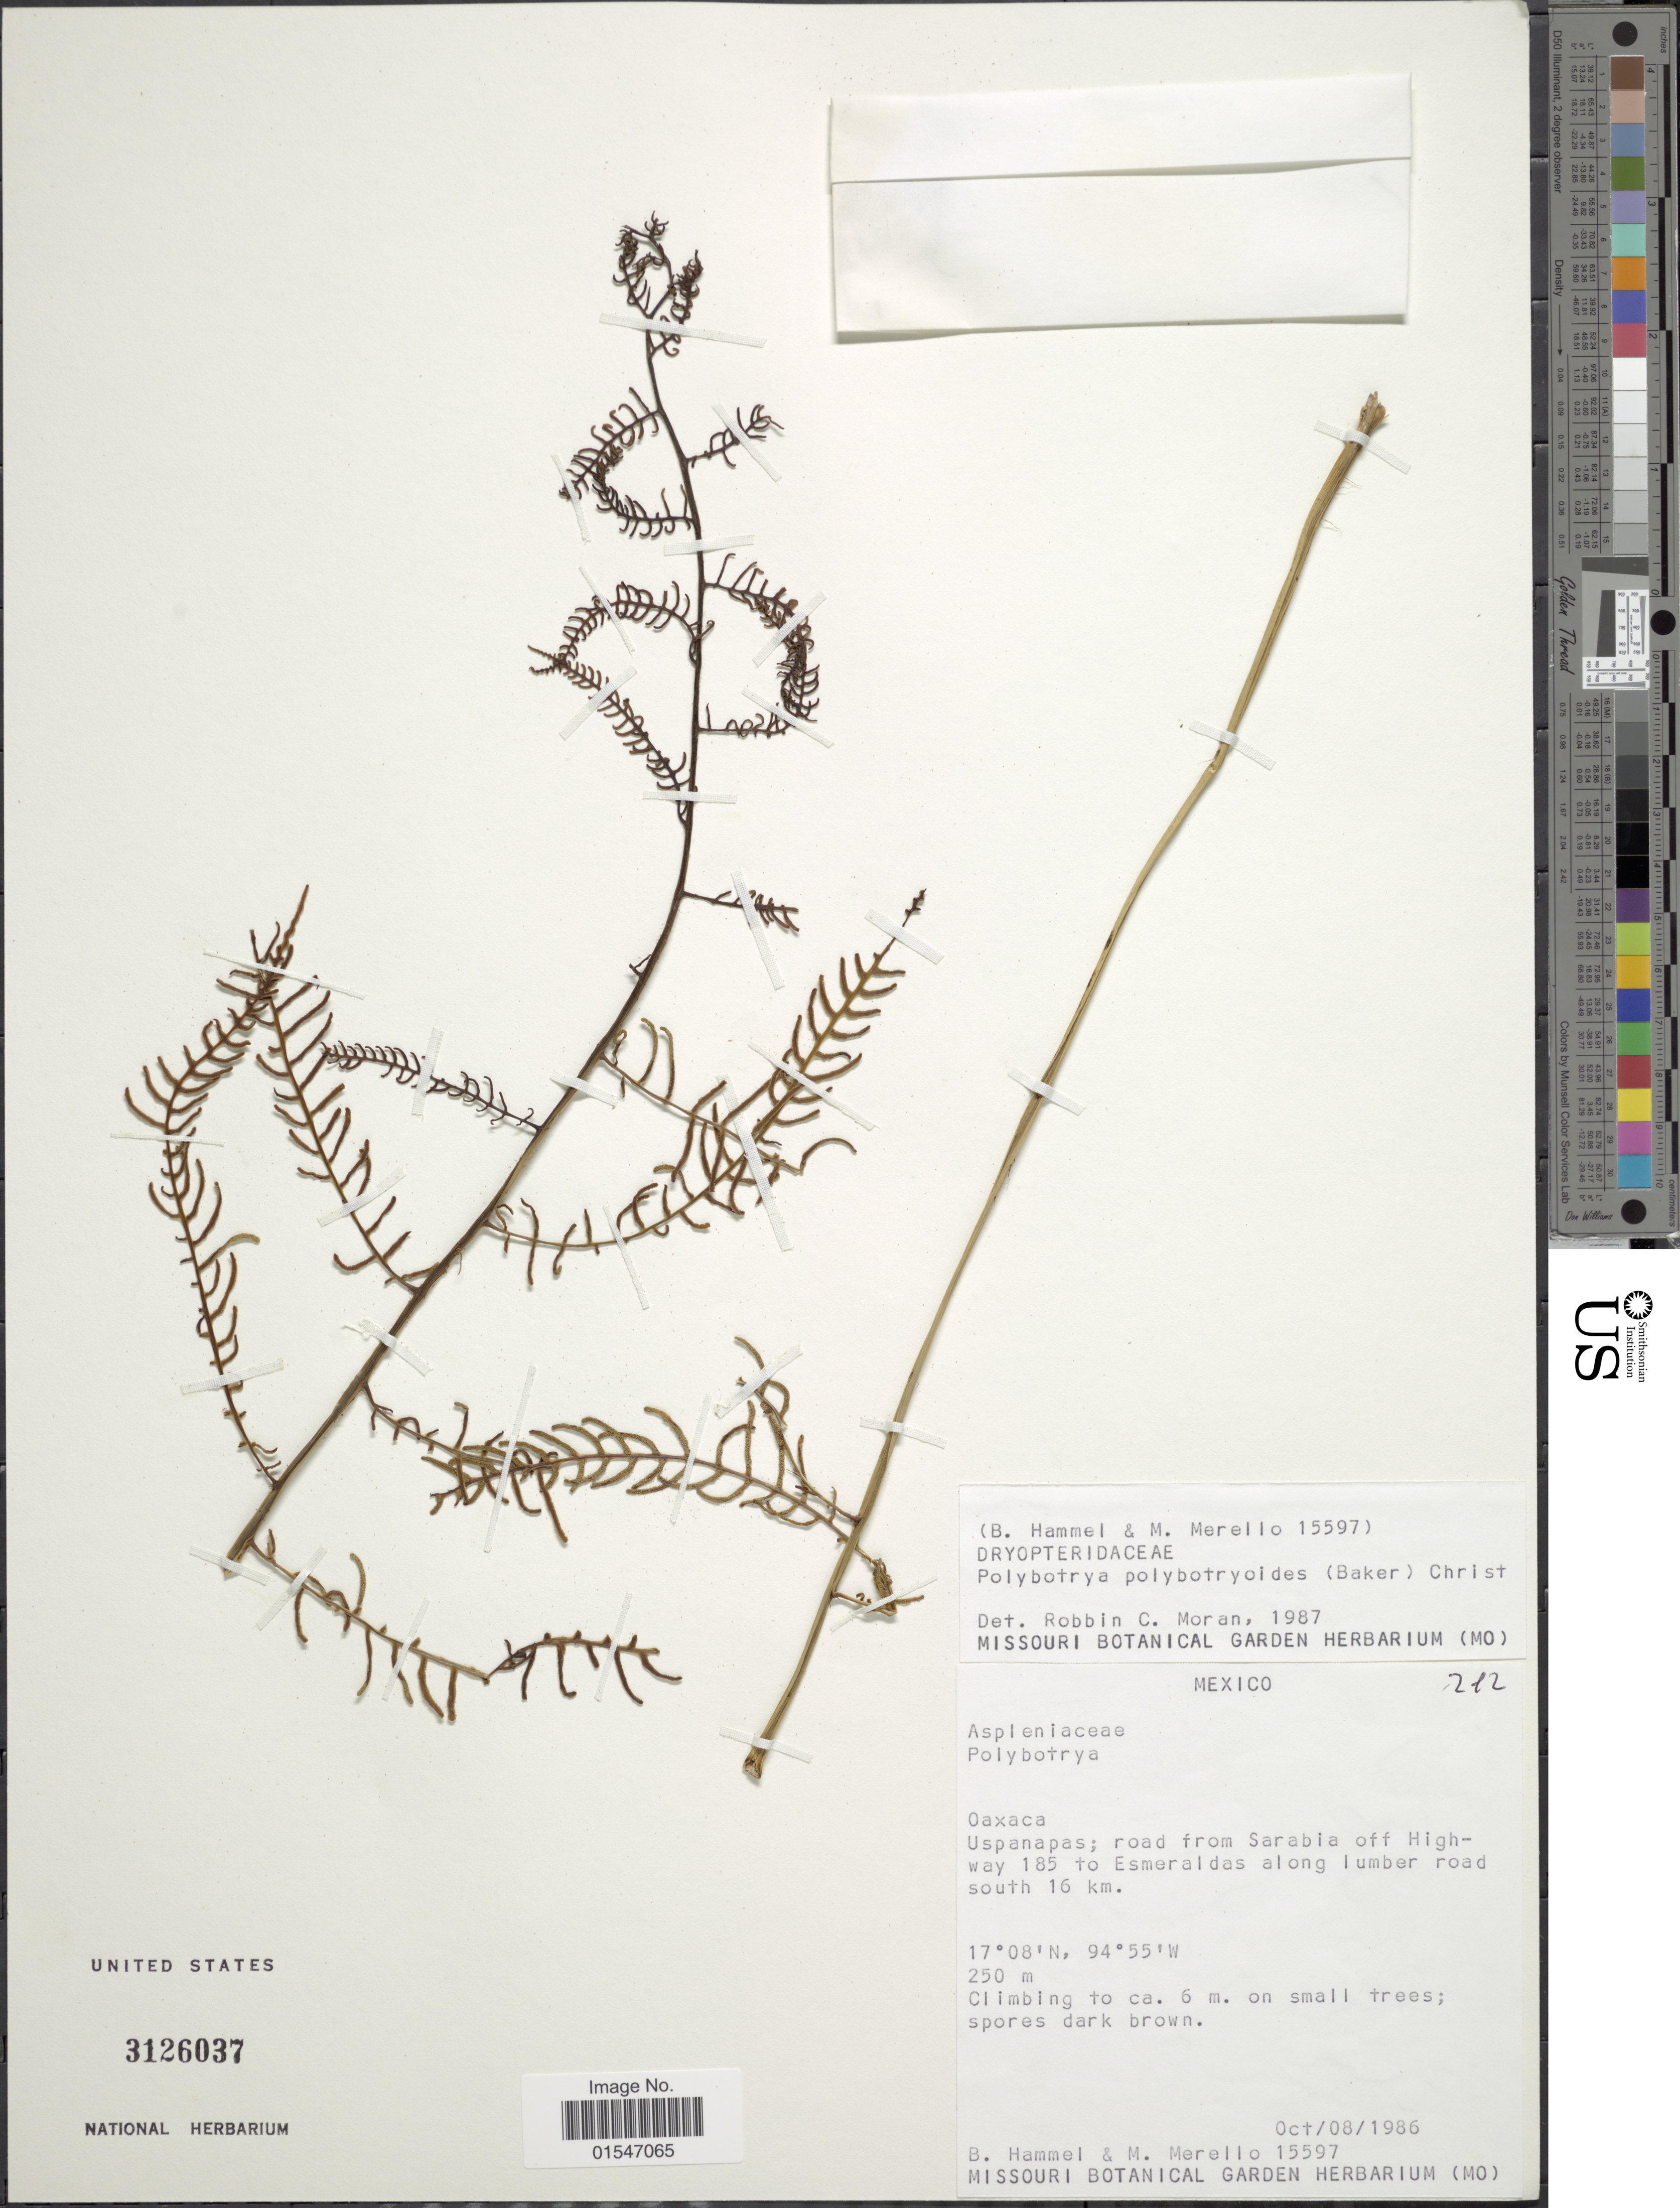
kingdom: Plantae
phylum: Tracheophyta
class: Polypodiopsida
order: Polypodiales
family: Dryopteridaceae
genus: Polybotrya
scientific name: Polybotrya polybotryoides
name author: (Baker) Christ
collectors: B. Hammel & M. Merello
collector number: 15597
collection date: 1986-10-08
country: Mexico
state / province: Oaxaca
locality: Oaxaca, Uspanapas; road from Sarabia off Highway 185 to Esmeraldas along lumber road south 16 km.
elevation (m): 250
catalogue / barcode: US 3126037